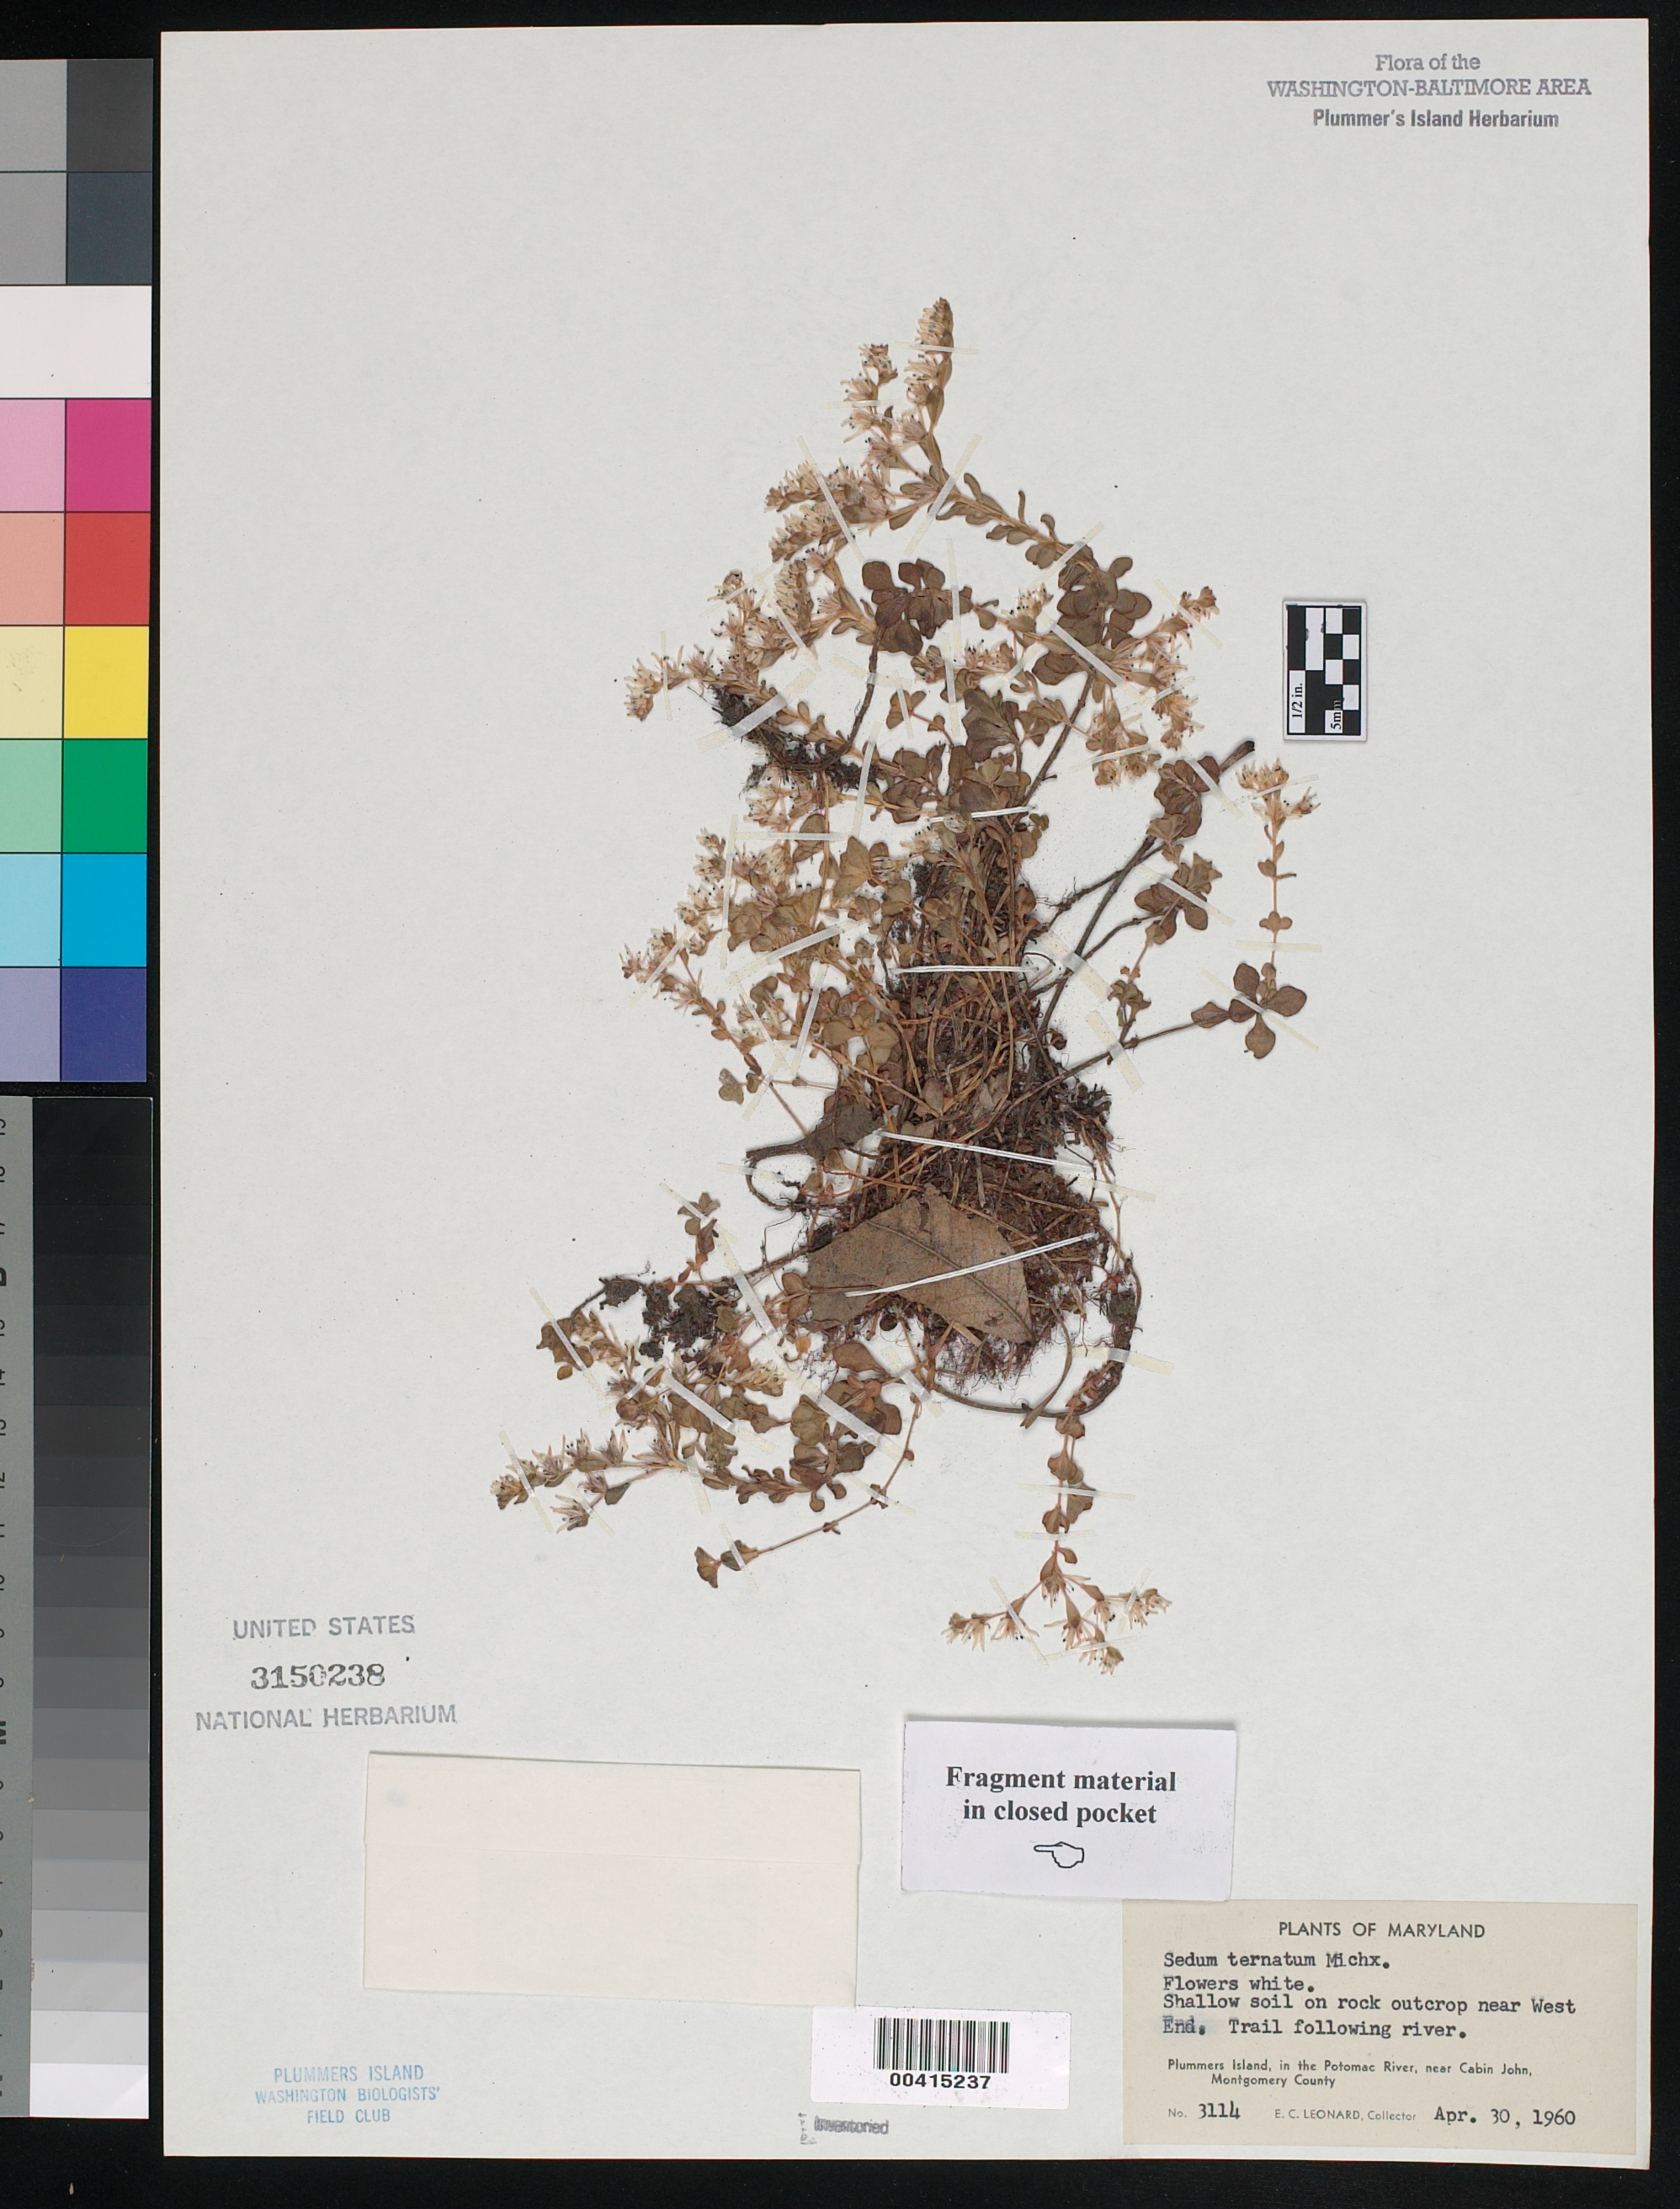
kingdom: Plantae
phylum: Tracheophyta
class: Magnoliopsida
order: Saxifragales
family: Crassulaceae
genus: Sedum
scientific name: Sedum ternatum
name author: Michx.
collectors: E. C. Leonard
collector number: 3114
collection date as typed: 30 Apr 1960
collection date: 1960-04-30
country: United States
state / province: Maryland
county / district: Montgomery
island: Plummers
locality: Plummer's Island; near west end. trail following river C. & O. Canal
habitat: Shallow soil on rock outcrop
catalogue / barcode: US 3150238